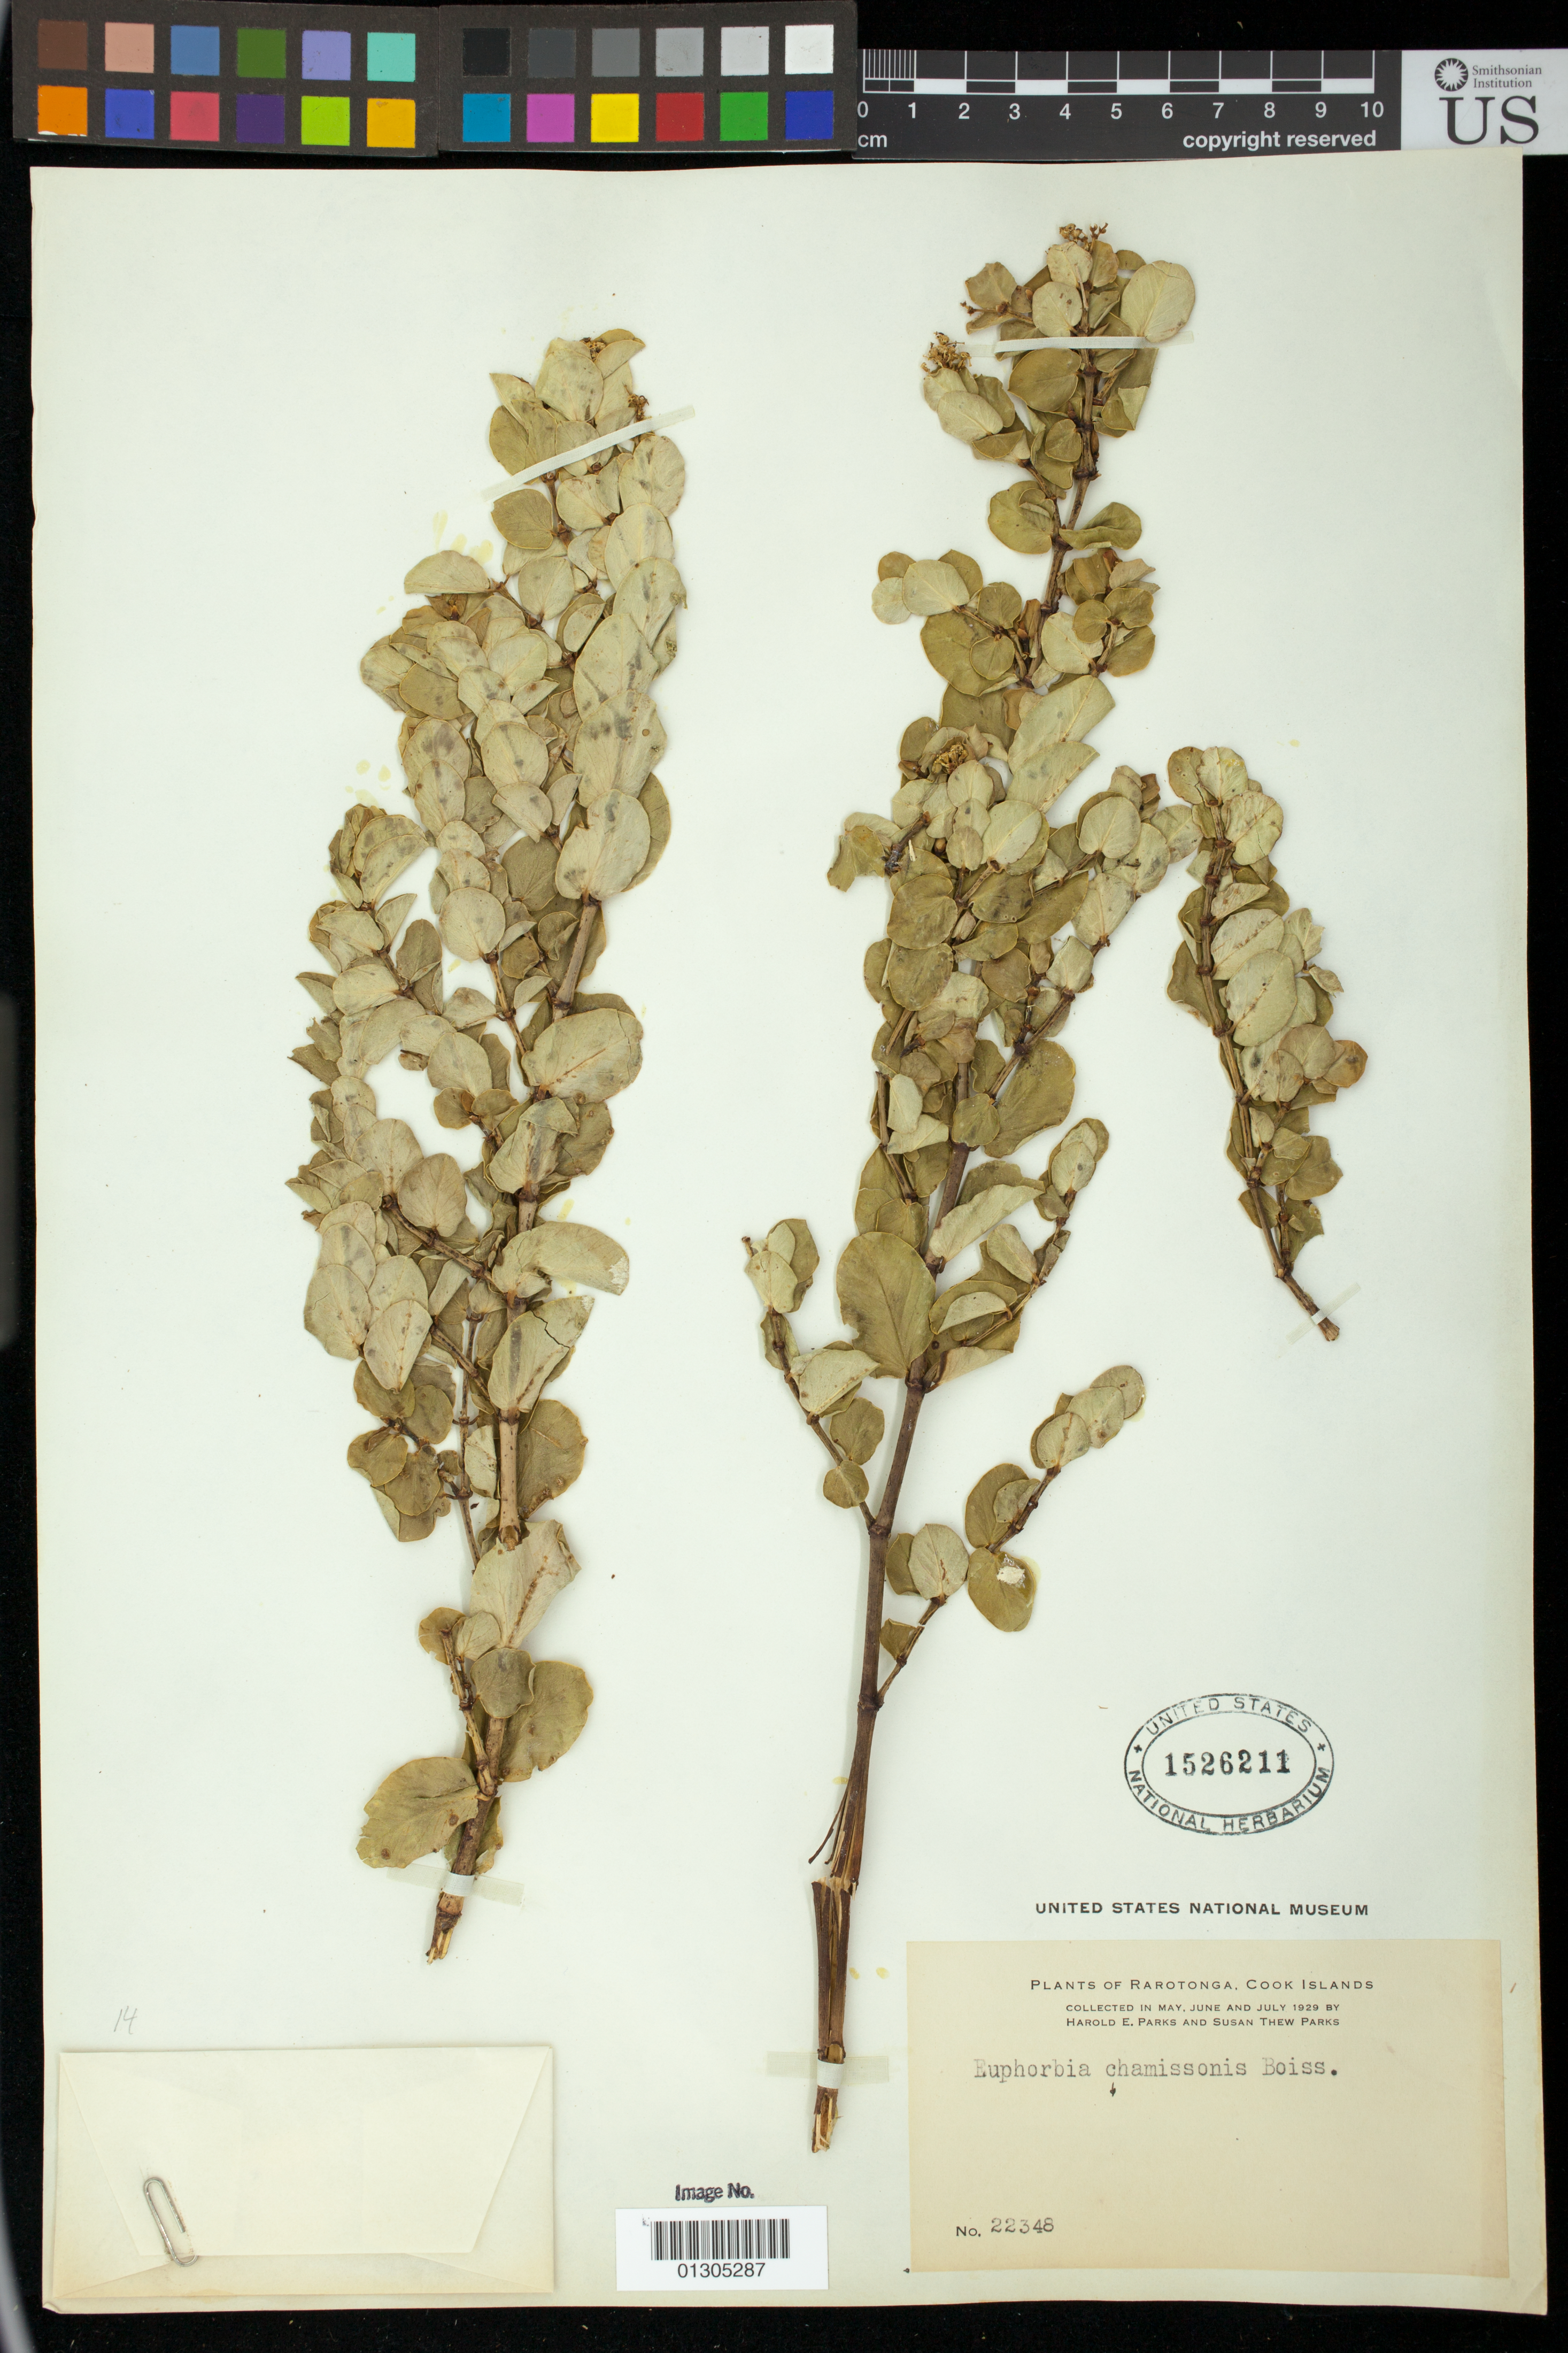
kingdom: Plantae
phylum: Tracheophyta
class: Magnoliopsida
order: Malpighiales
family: Euphorbiaceae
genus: Chamaesyce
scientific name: Chamaesyce atoto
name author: (G. Forst.) Croizat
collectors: H. E. Parks & S. Parks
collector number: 22348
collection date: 1929-05-01/1929-07-31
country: Cook Islands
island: Rarotonga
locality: Rarotonga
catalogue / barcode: US 1526211